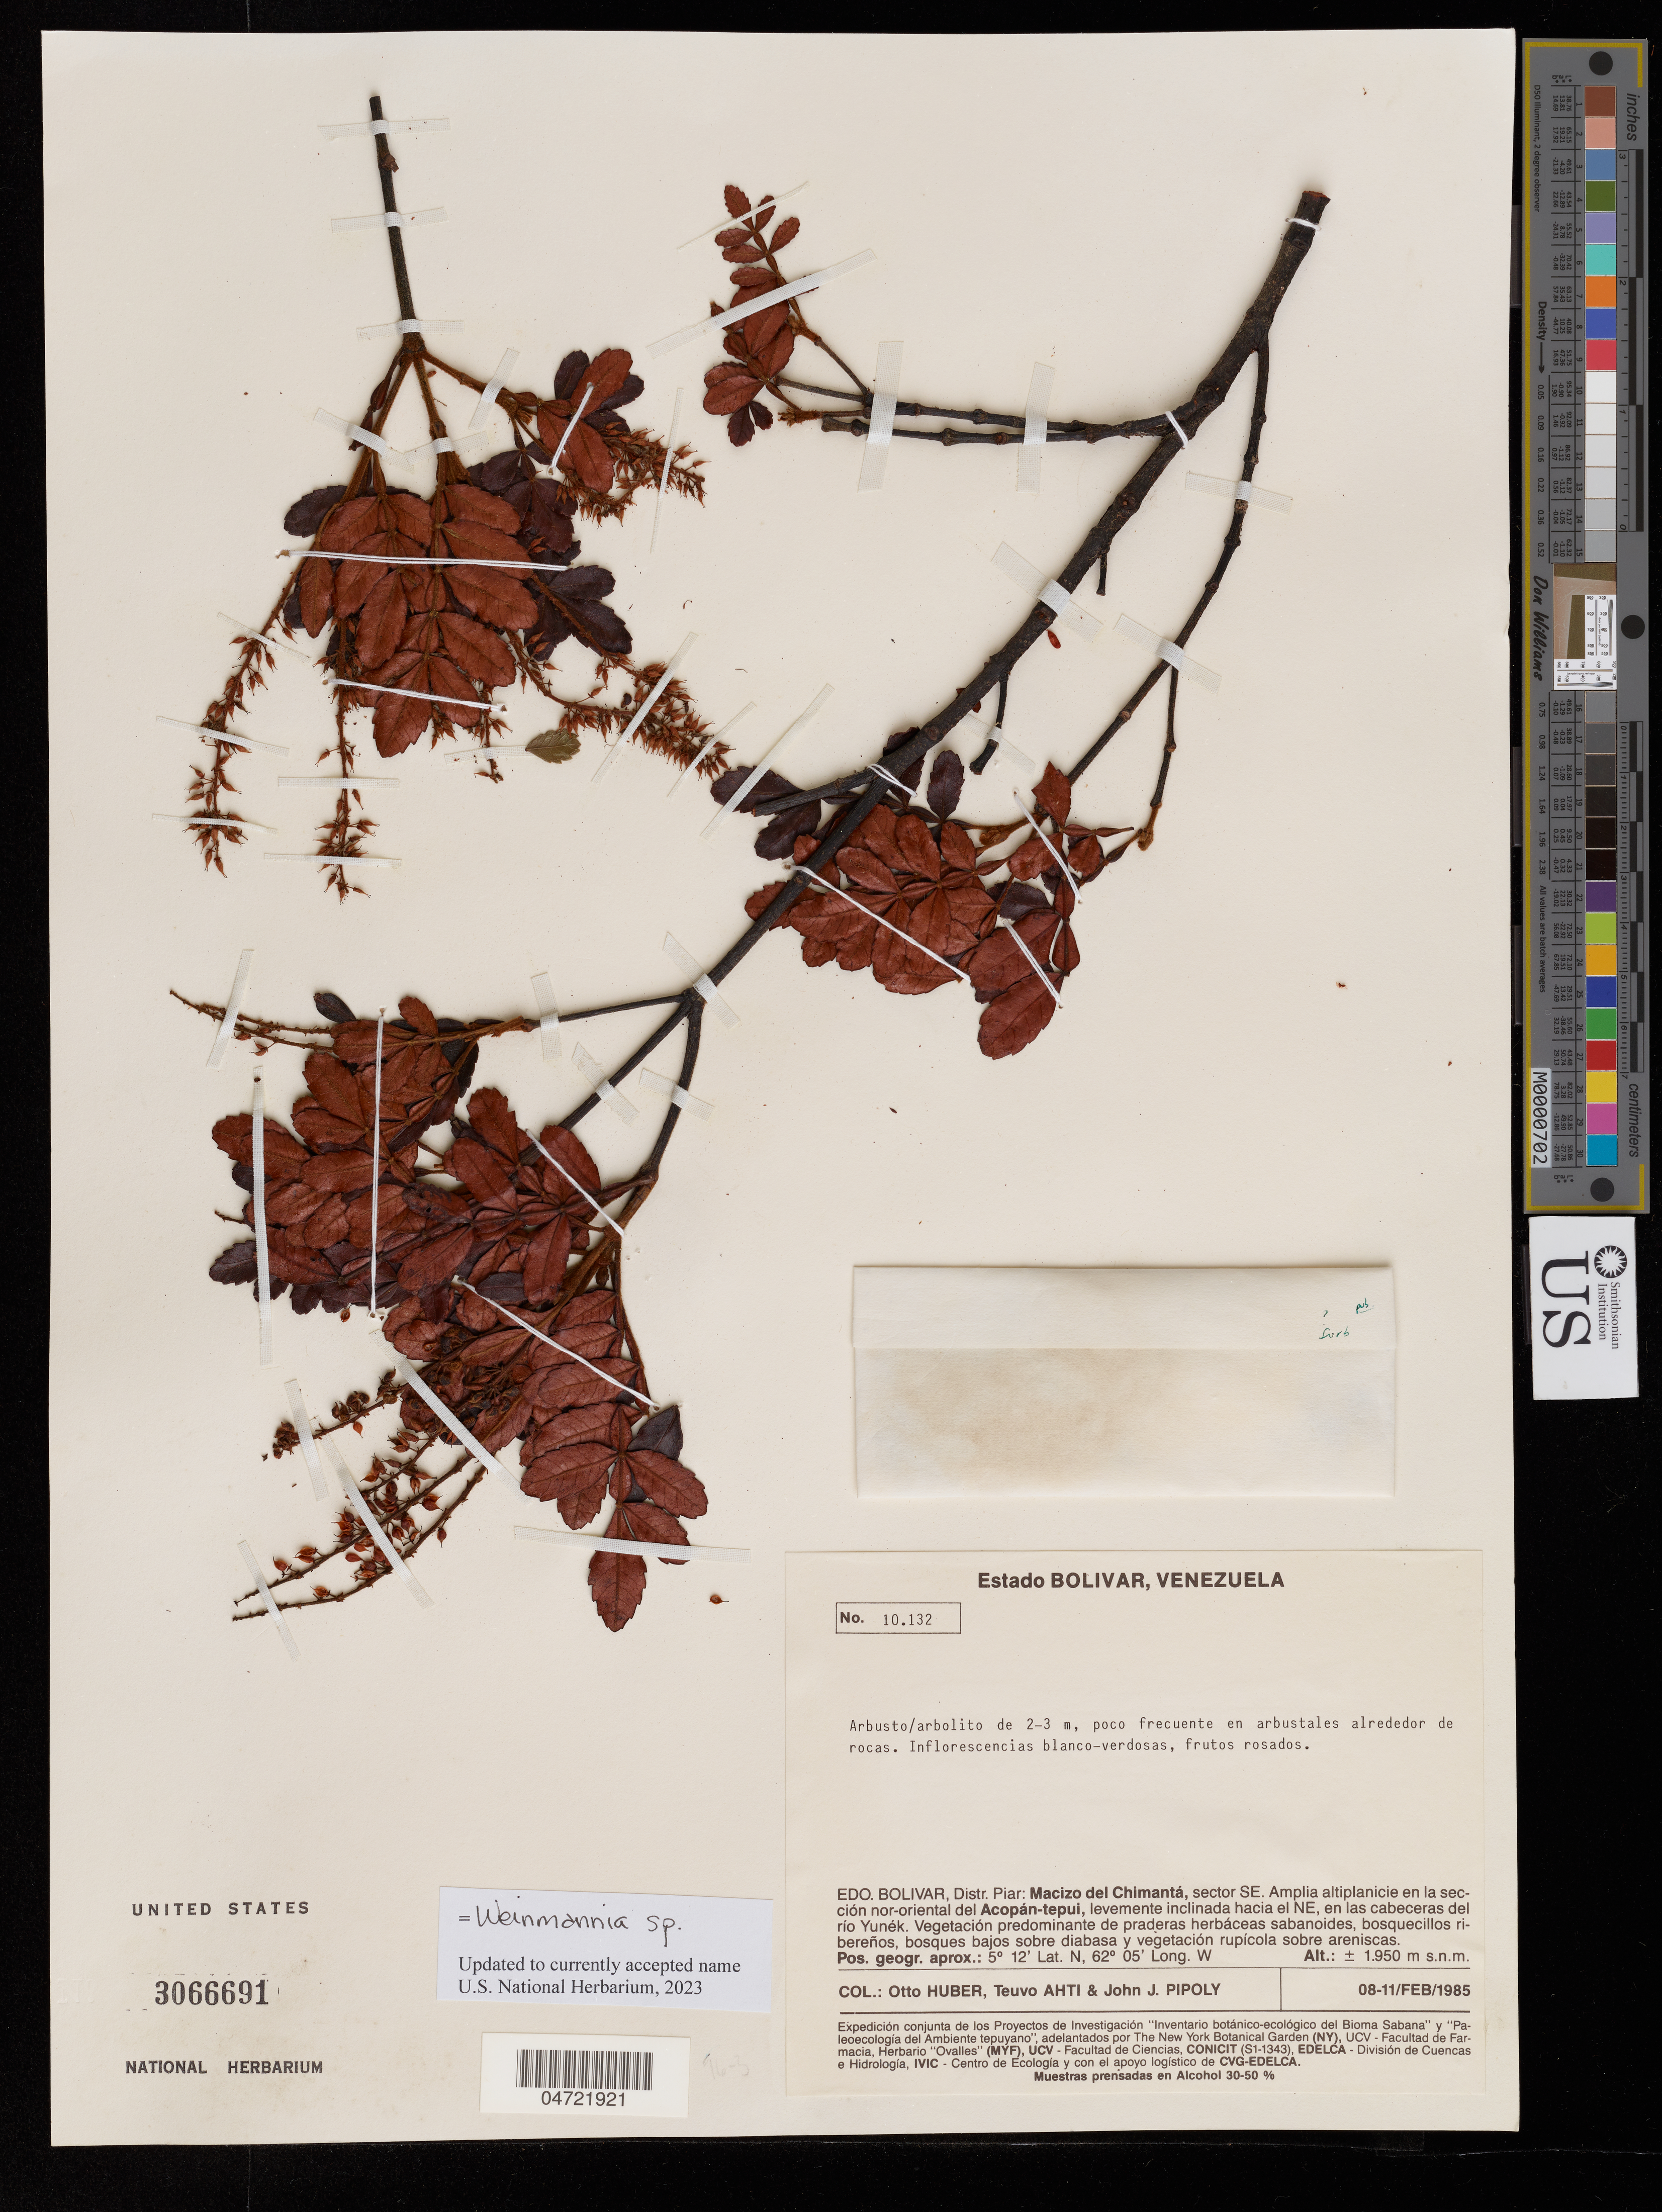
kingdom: Plantae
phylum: Tracheophyta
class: Magnoliopsida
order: Oxalidales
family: Cunoniaceae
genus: Weinmannia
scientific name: Weinmannia sp.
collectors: O. Huber, T. T. Ahti & J. J. Pipoly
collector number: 10132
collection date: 1985-02-08/1985-02-11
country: Venezuela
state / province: Bolivar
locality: Distr. Piar: Macizo del Chimantá, sector SE. Amplia altiplanicie en la sección nor-oriental del Acopán-tepui, levemente inclinada hacia el NE, en las cabeceras del río Yunék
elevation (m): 1950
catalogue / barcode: US 3066691